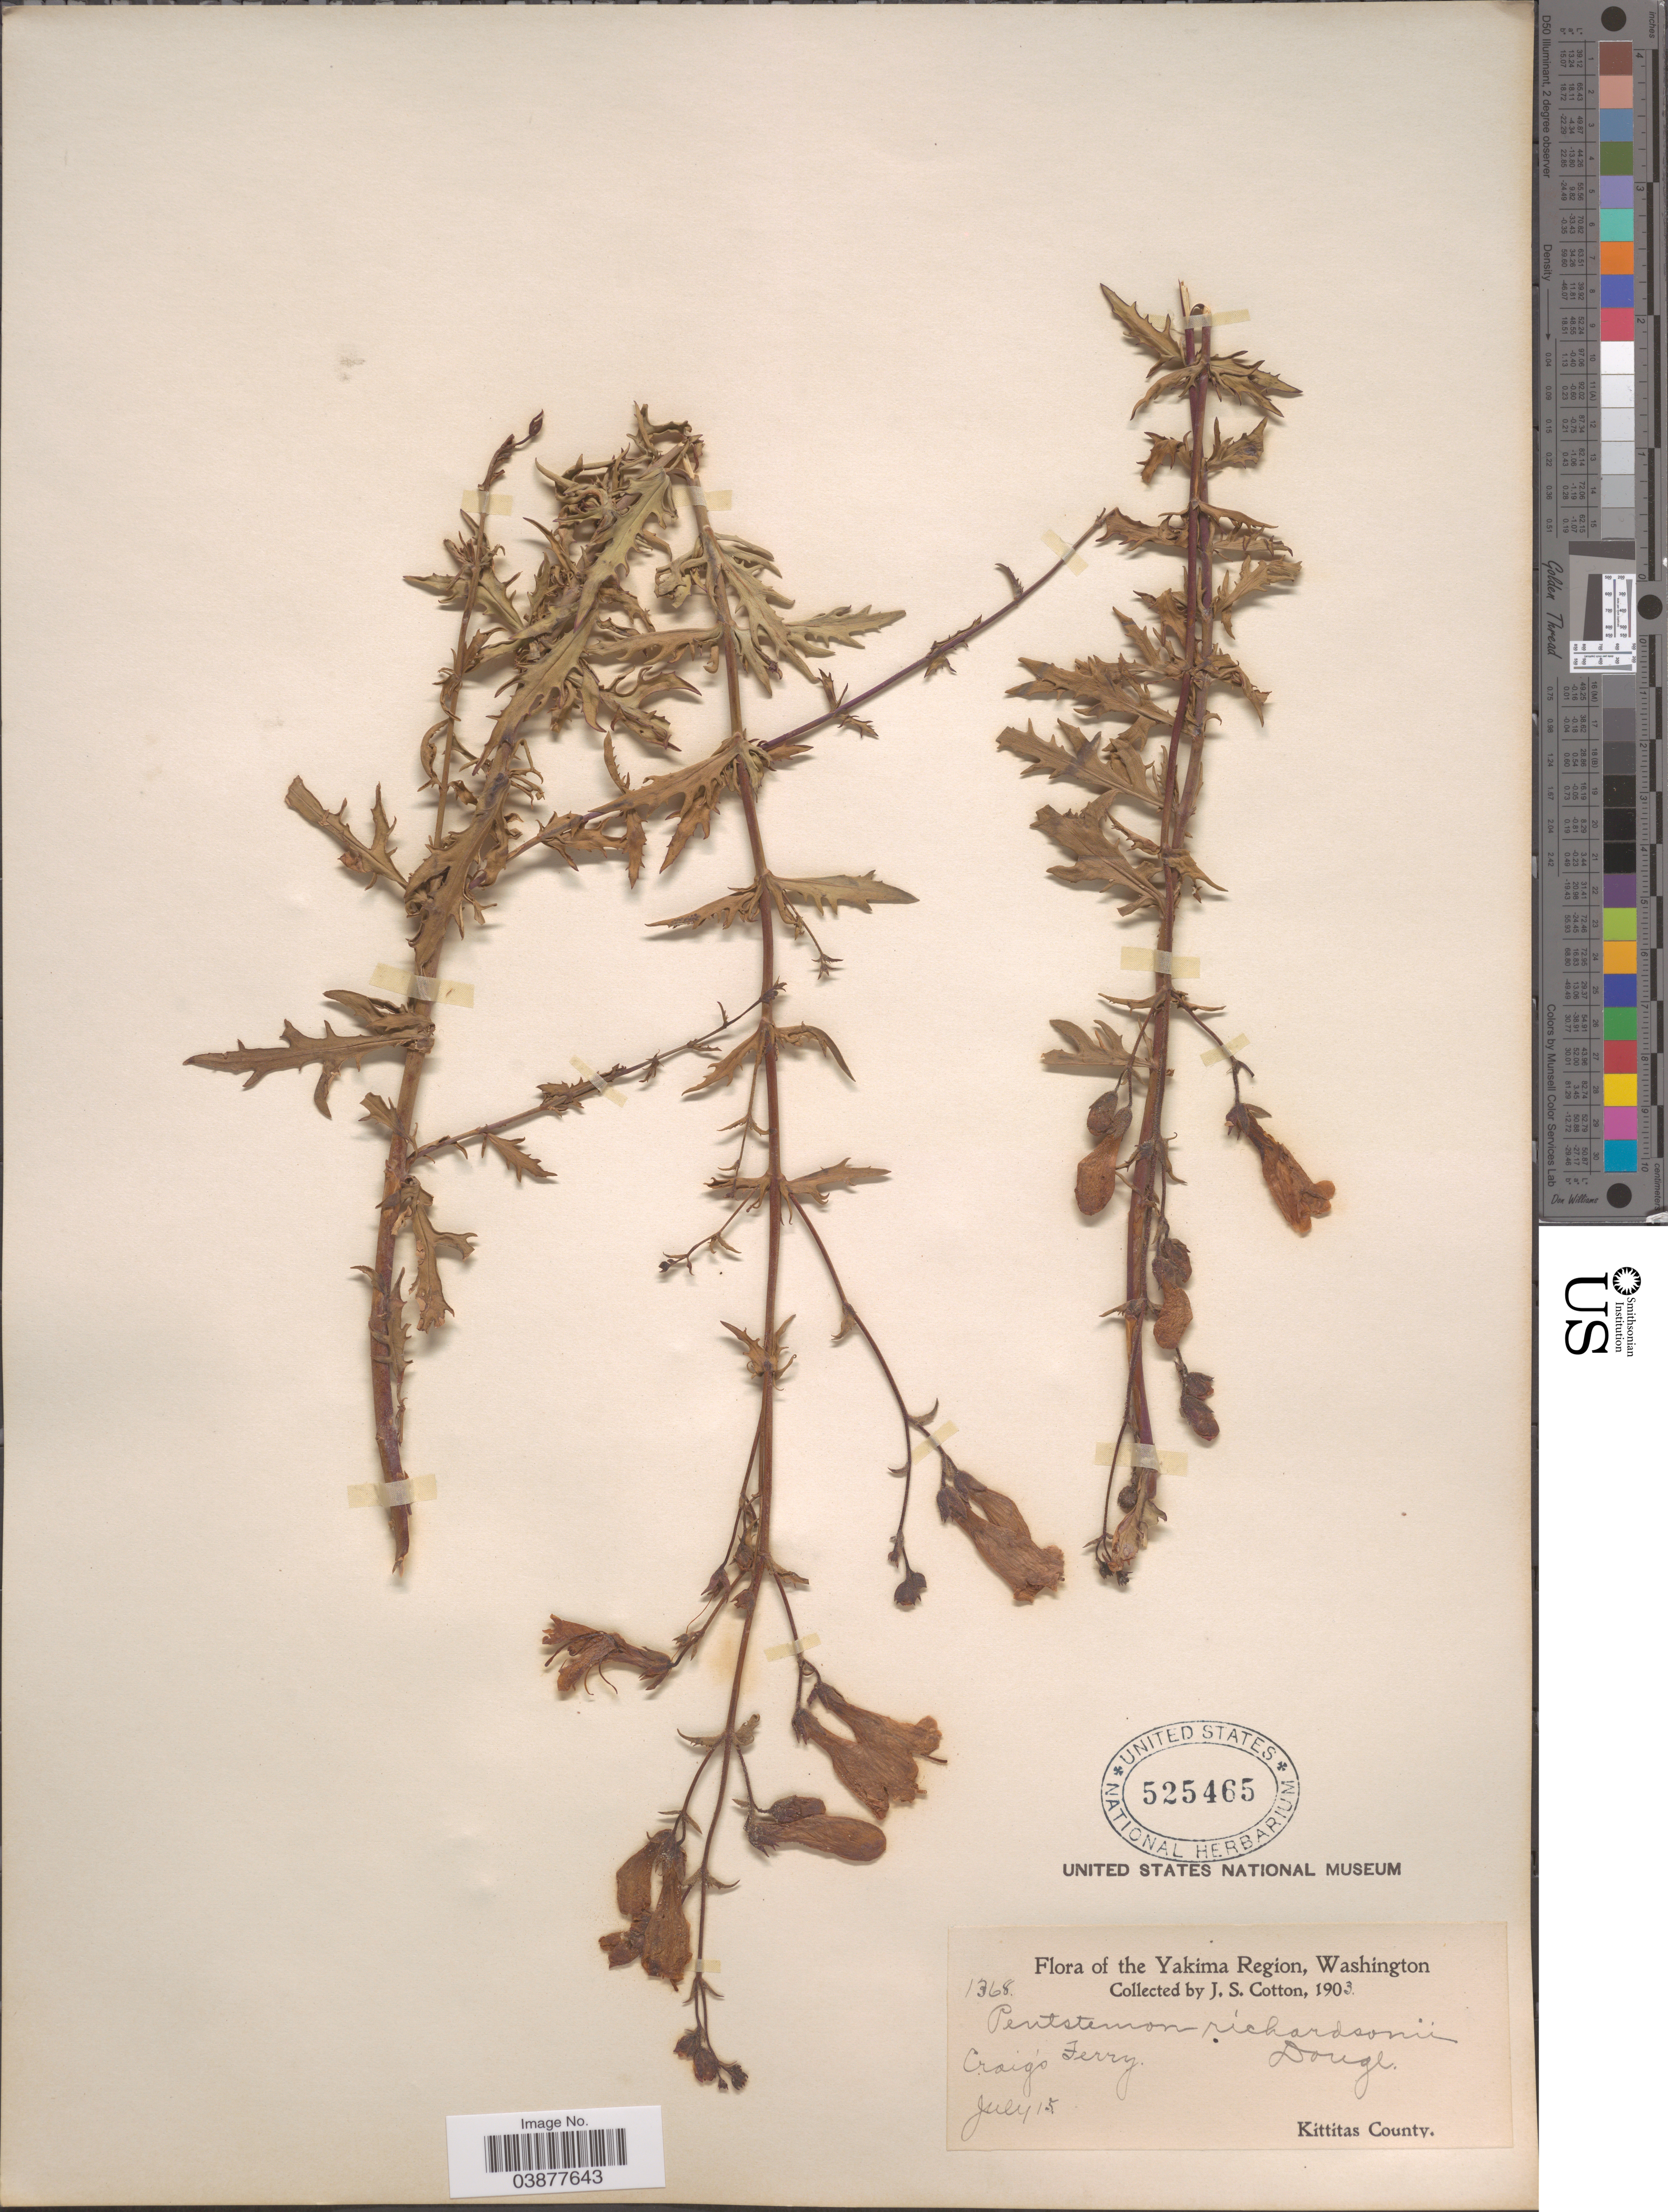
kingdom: Plantae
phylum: Tracheophyta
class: Magnoliopsida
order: Lamiales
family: Plantaginaceae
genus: Penstemon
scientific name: Penstemon richardsonii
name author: Douglas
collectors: J. S. Cotton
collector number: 1368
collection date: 1903-07-15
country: United States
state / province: Washington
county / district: Kittitas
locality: Yakima Region. Craig's Ferry. Kittitas County.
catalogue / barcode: US 525465